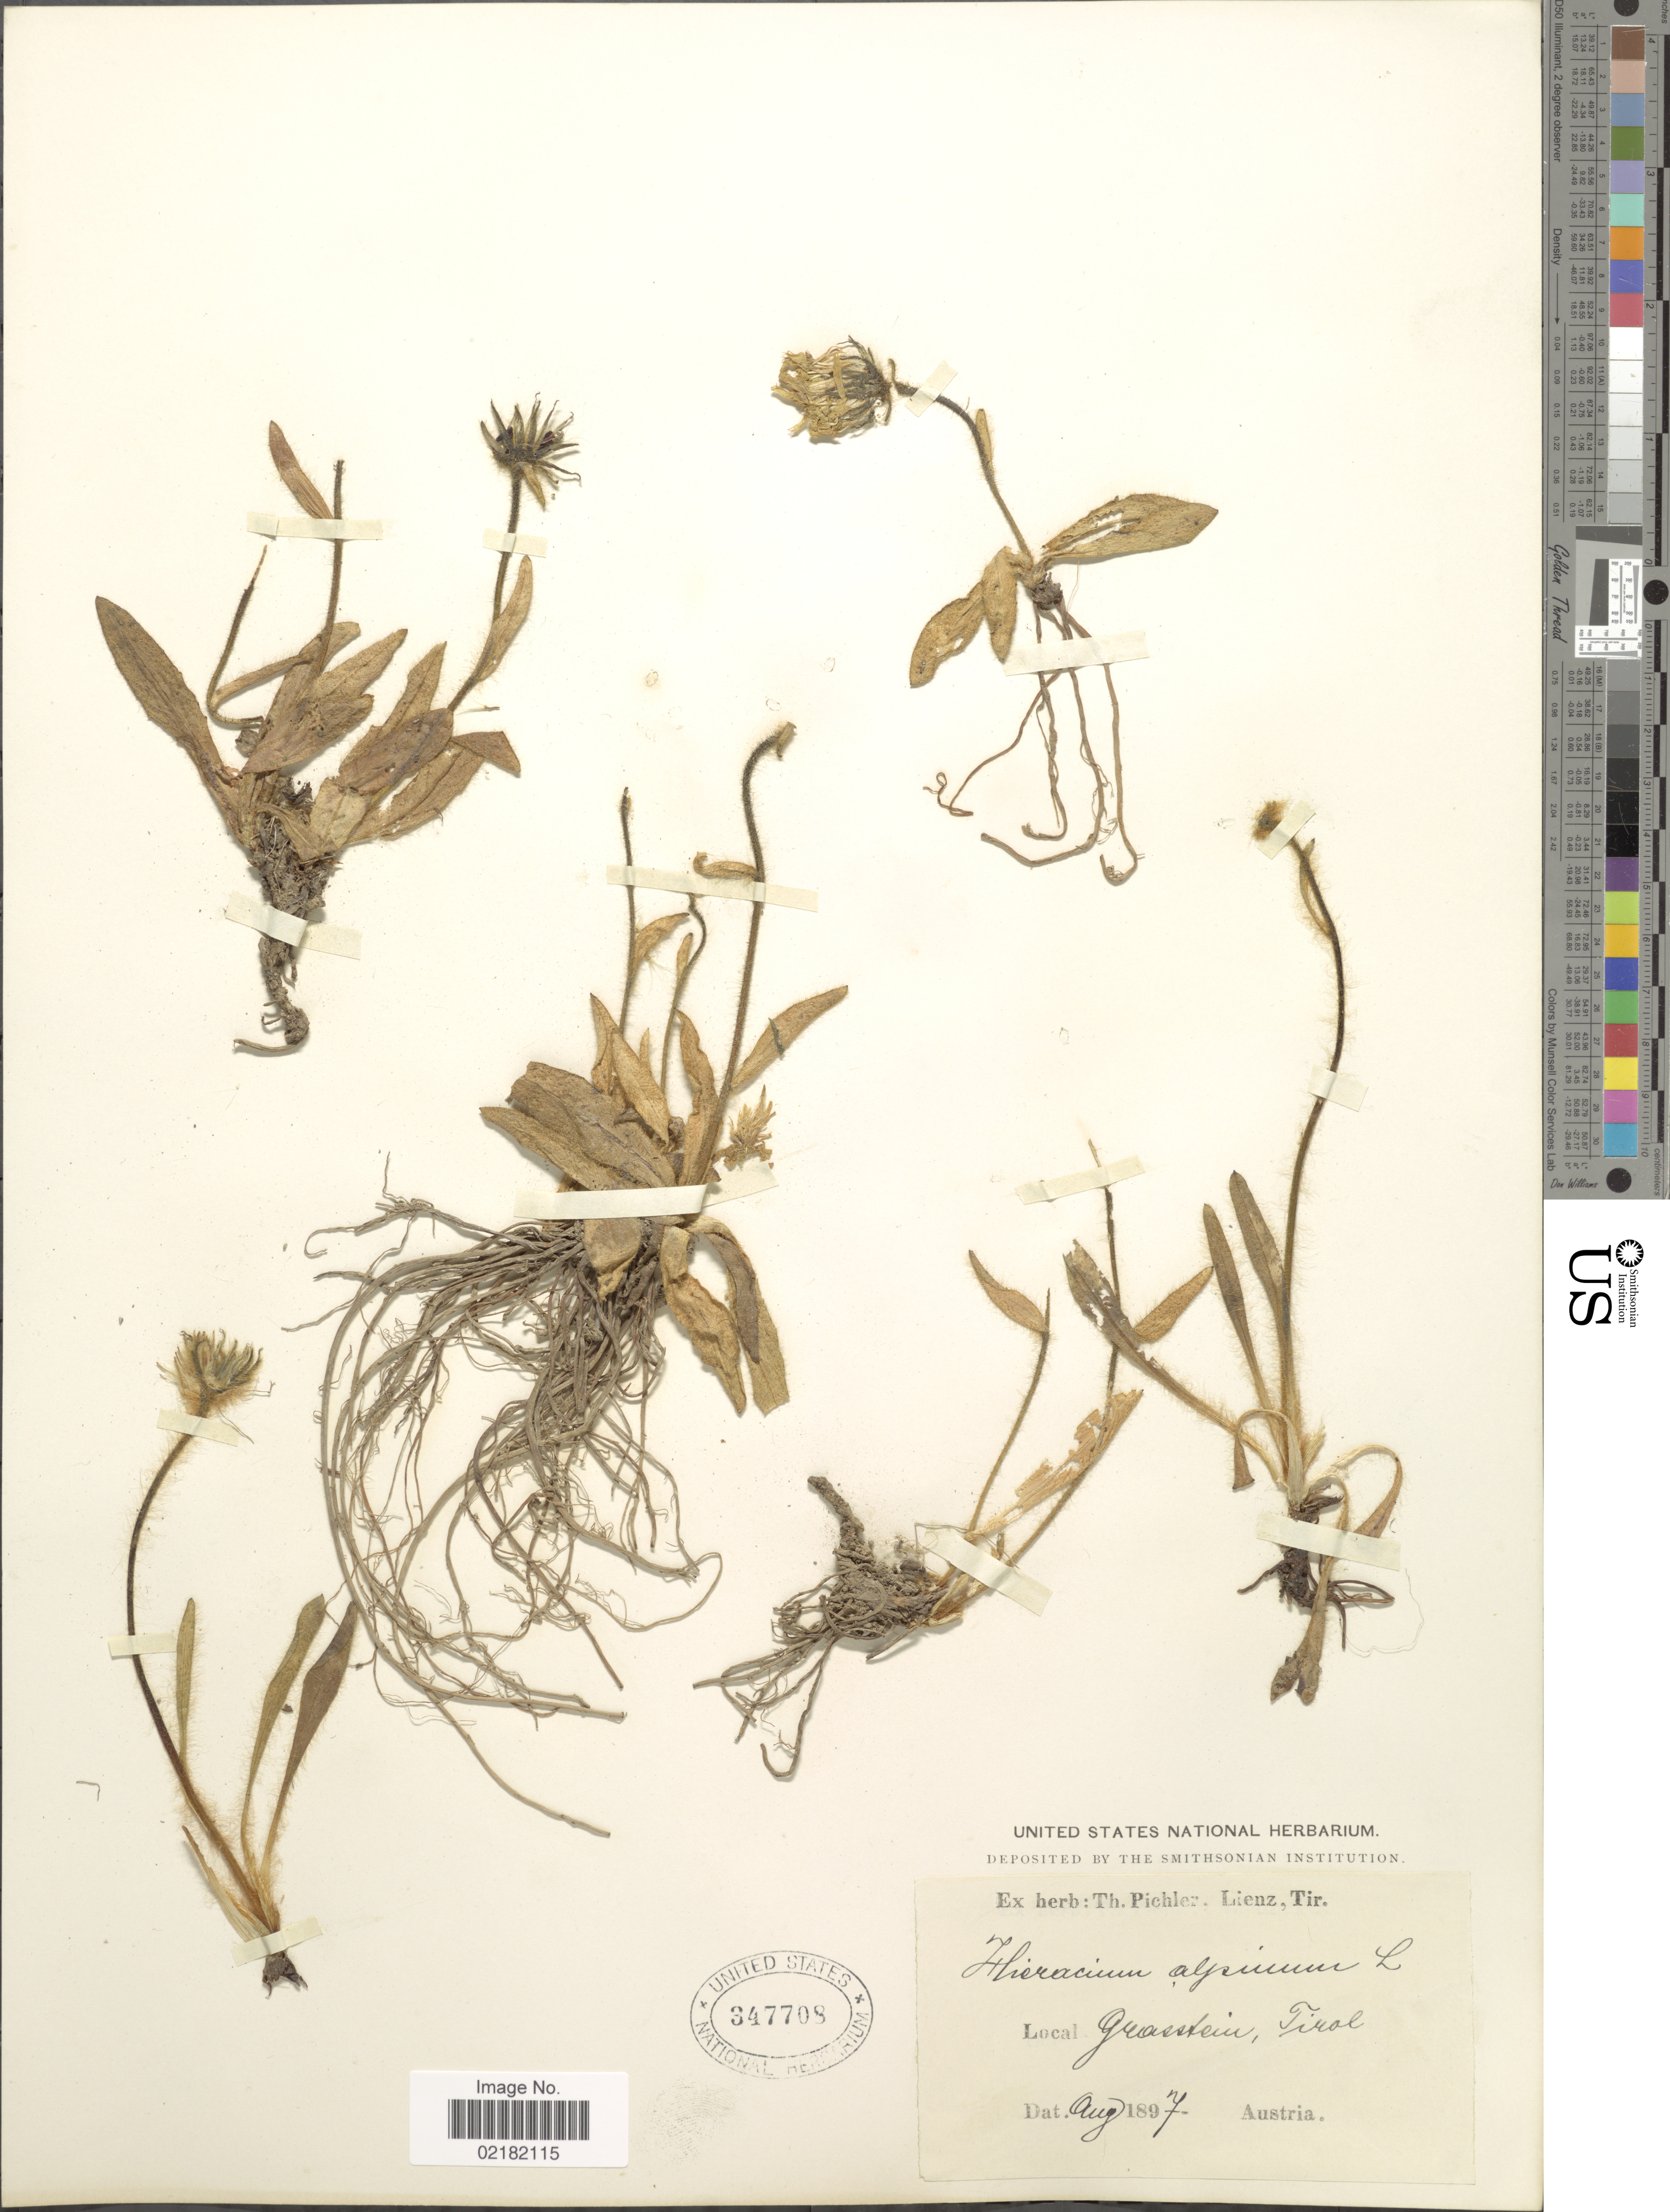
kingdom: Plantae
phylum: Tracheophyta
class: Magnoliopsida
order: Asterales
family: Asteraceae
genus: Hieracium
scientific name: Hieracium alpinum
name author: L.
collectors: ex herb. T. Pichler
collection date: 1897-08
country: Austria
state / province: Tirol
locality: Grasstein.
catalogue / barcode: US 347708